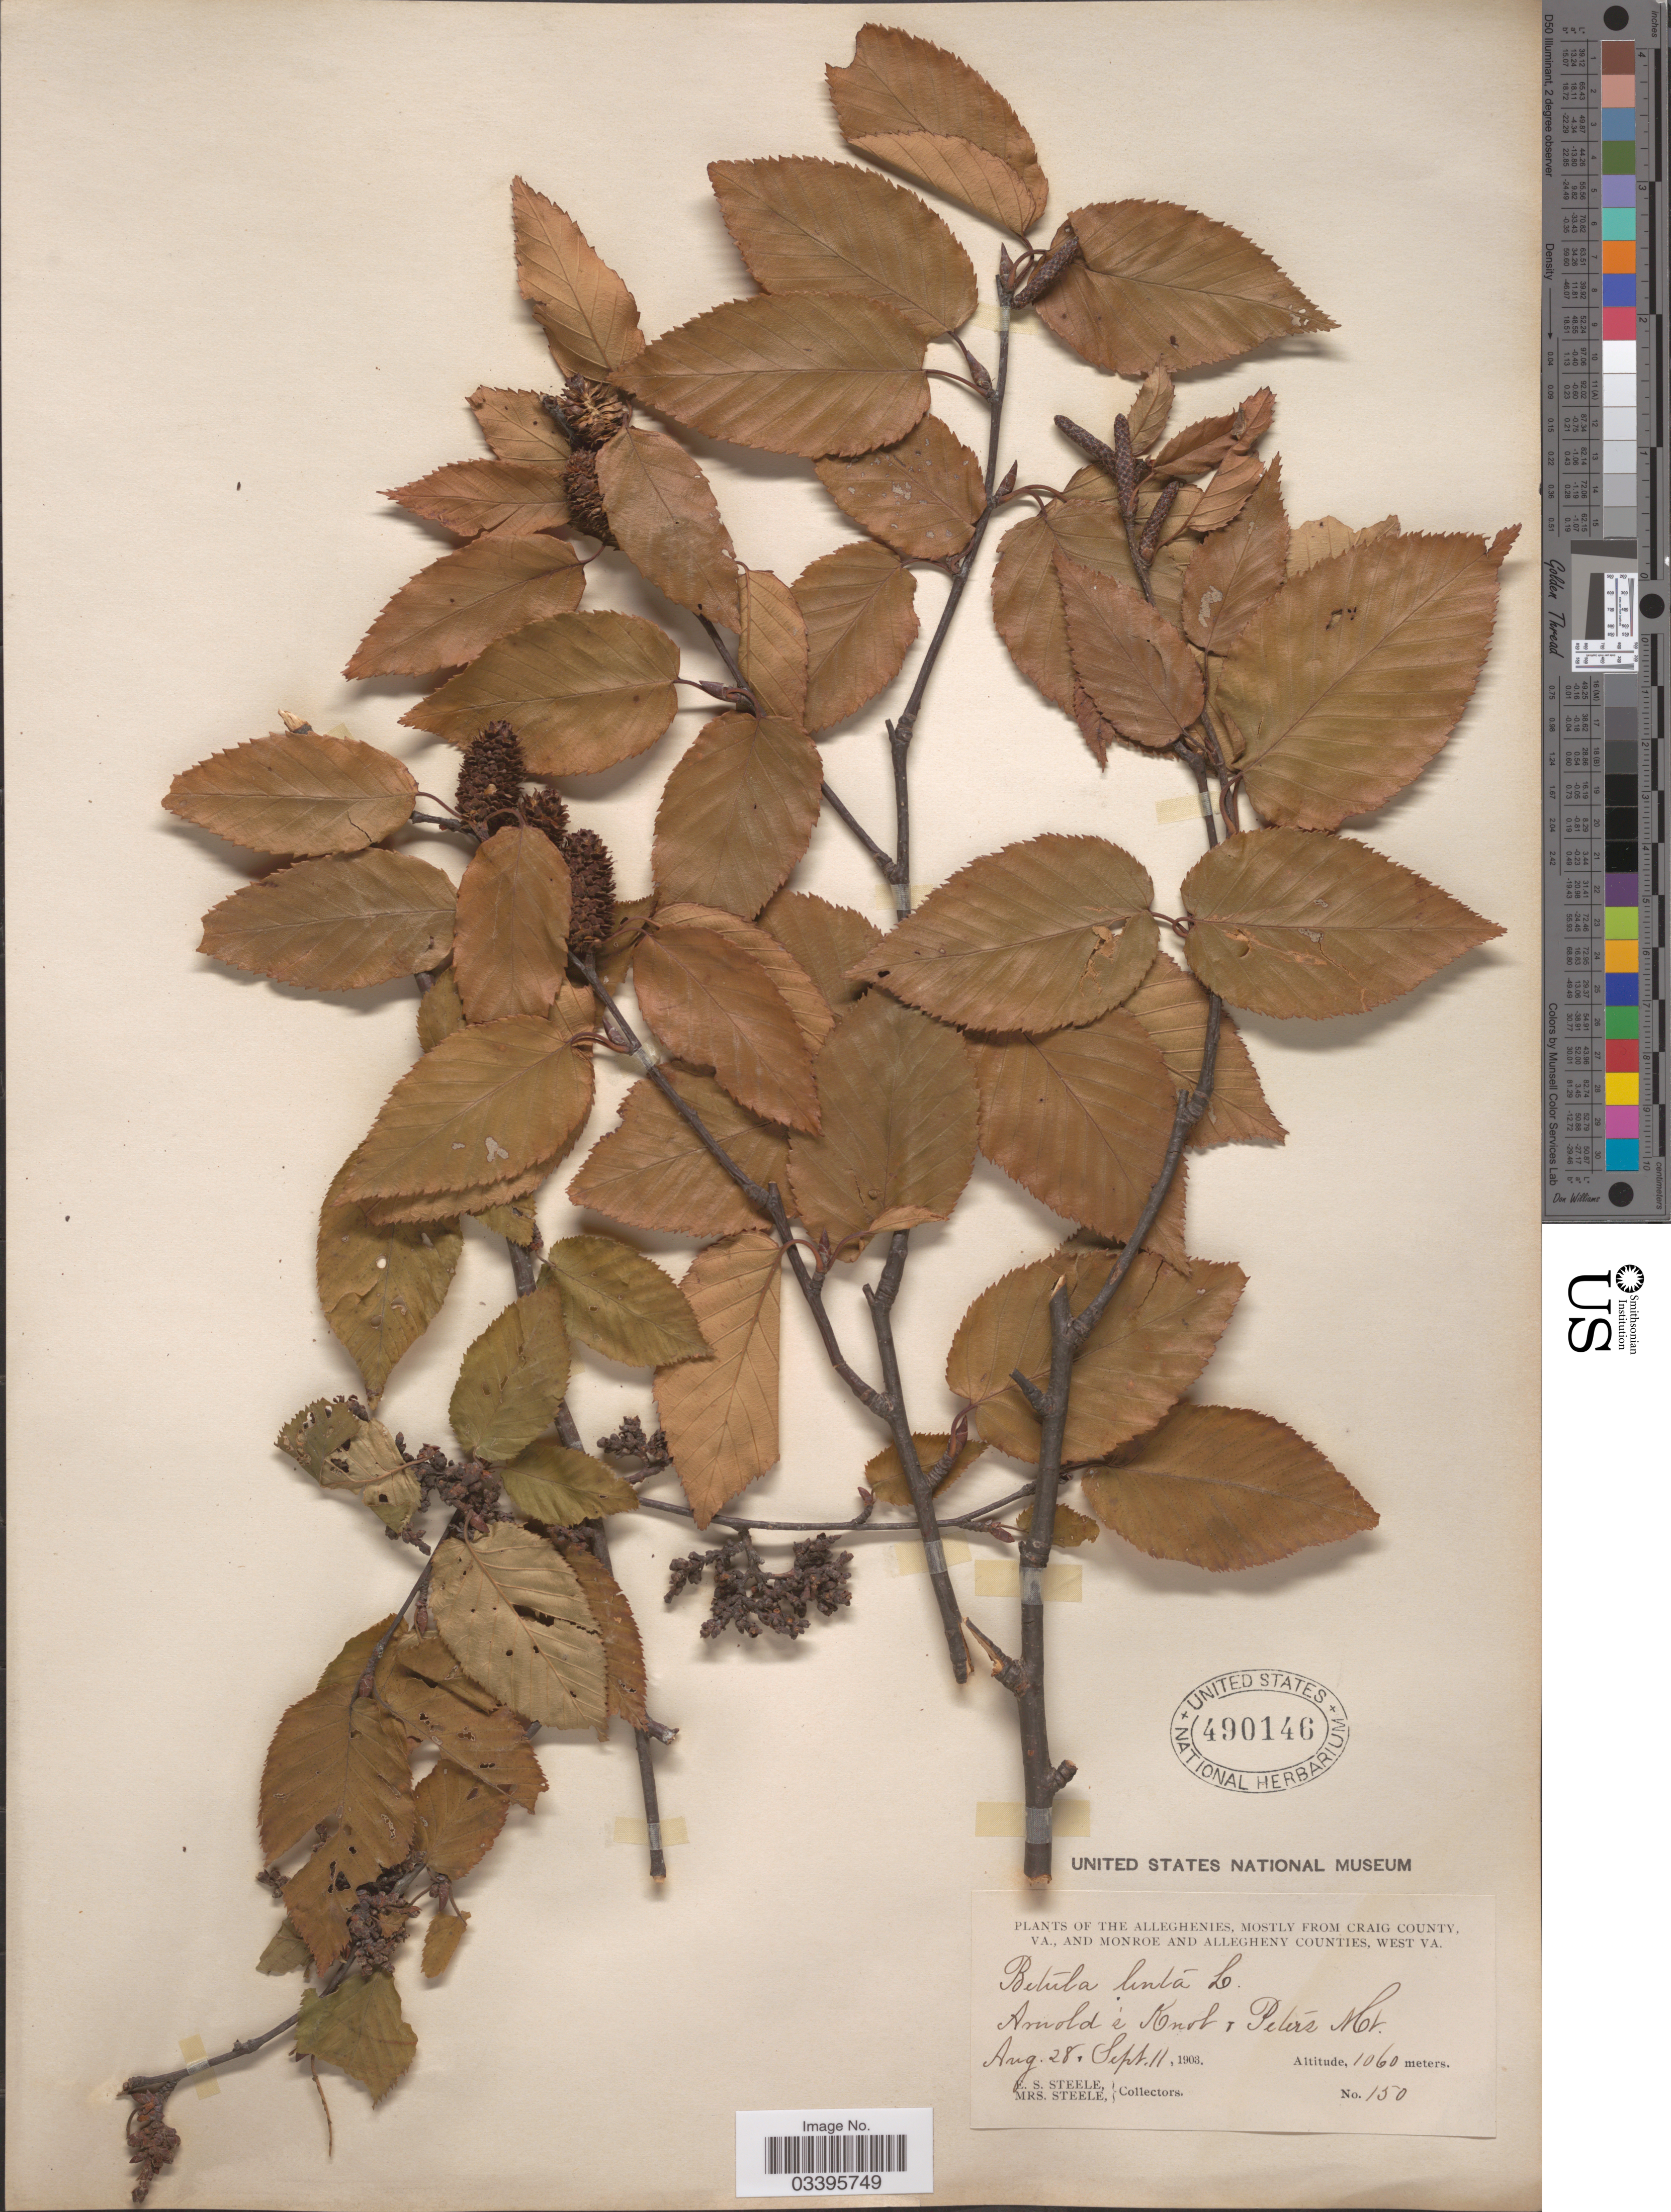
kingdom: Plantae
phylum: Tracheophyta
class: Magnoliopsida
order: Fagales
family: Betulaceae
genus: Betula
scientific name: Betula lenta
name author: L.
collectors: E. Steele & Mrs. E. S. Steele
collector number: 150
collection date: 1903-08-28/1903-09-11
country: United States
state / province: Virginia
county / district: Craig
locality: The Alleghenies, mostly from Craig County, V.A., and Monroe and Allegheny Counties, West VA. Arnold's Knob, Peter's Mt.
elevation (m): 1060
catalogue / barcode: US 490146